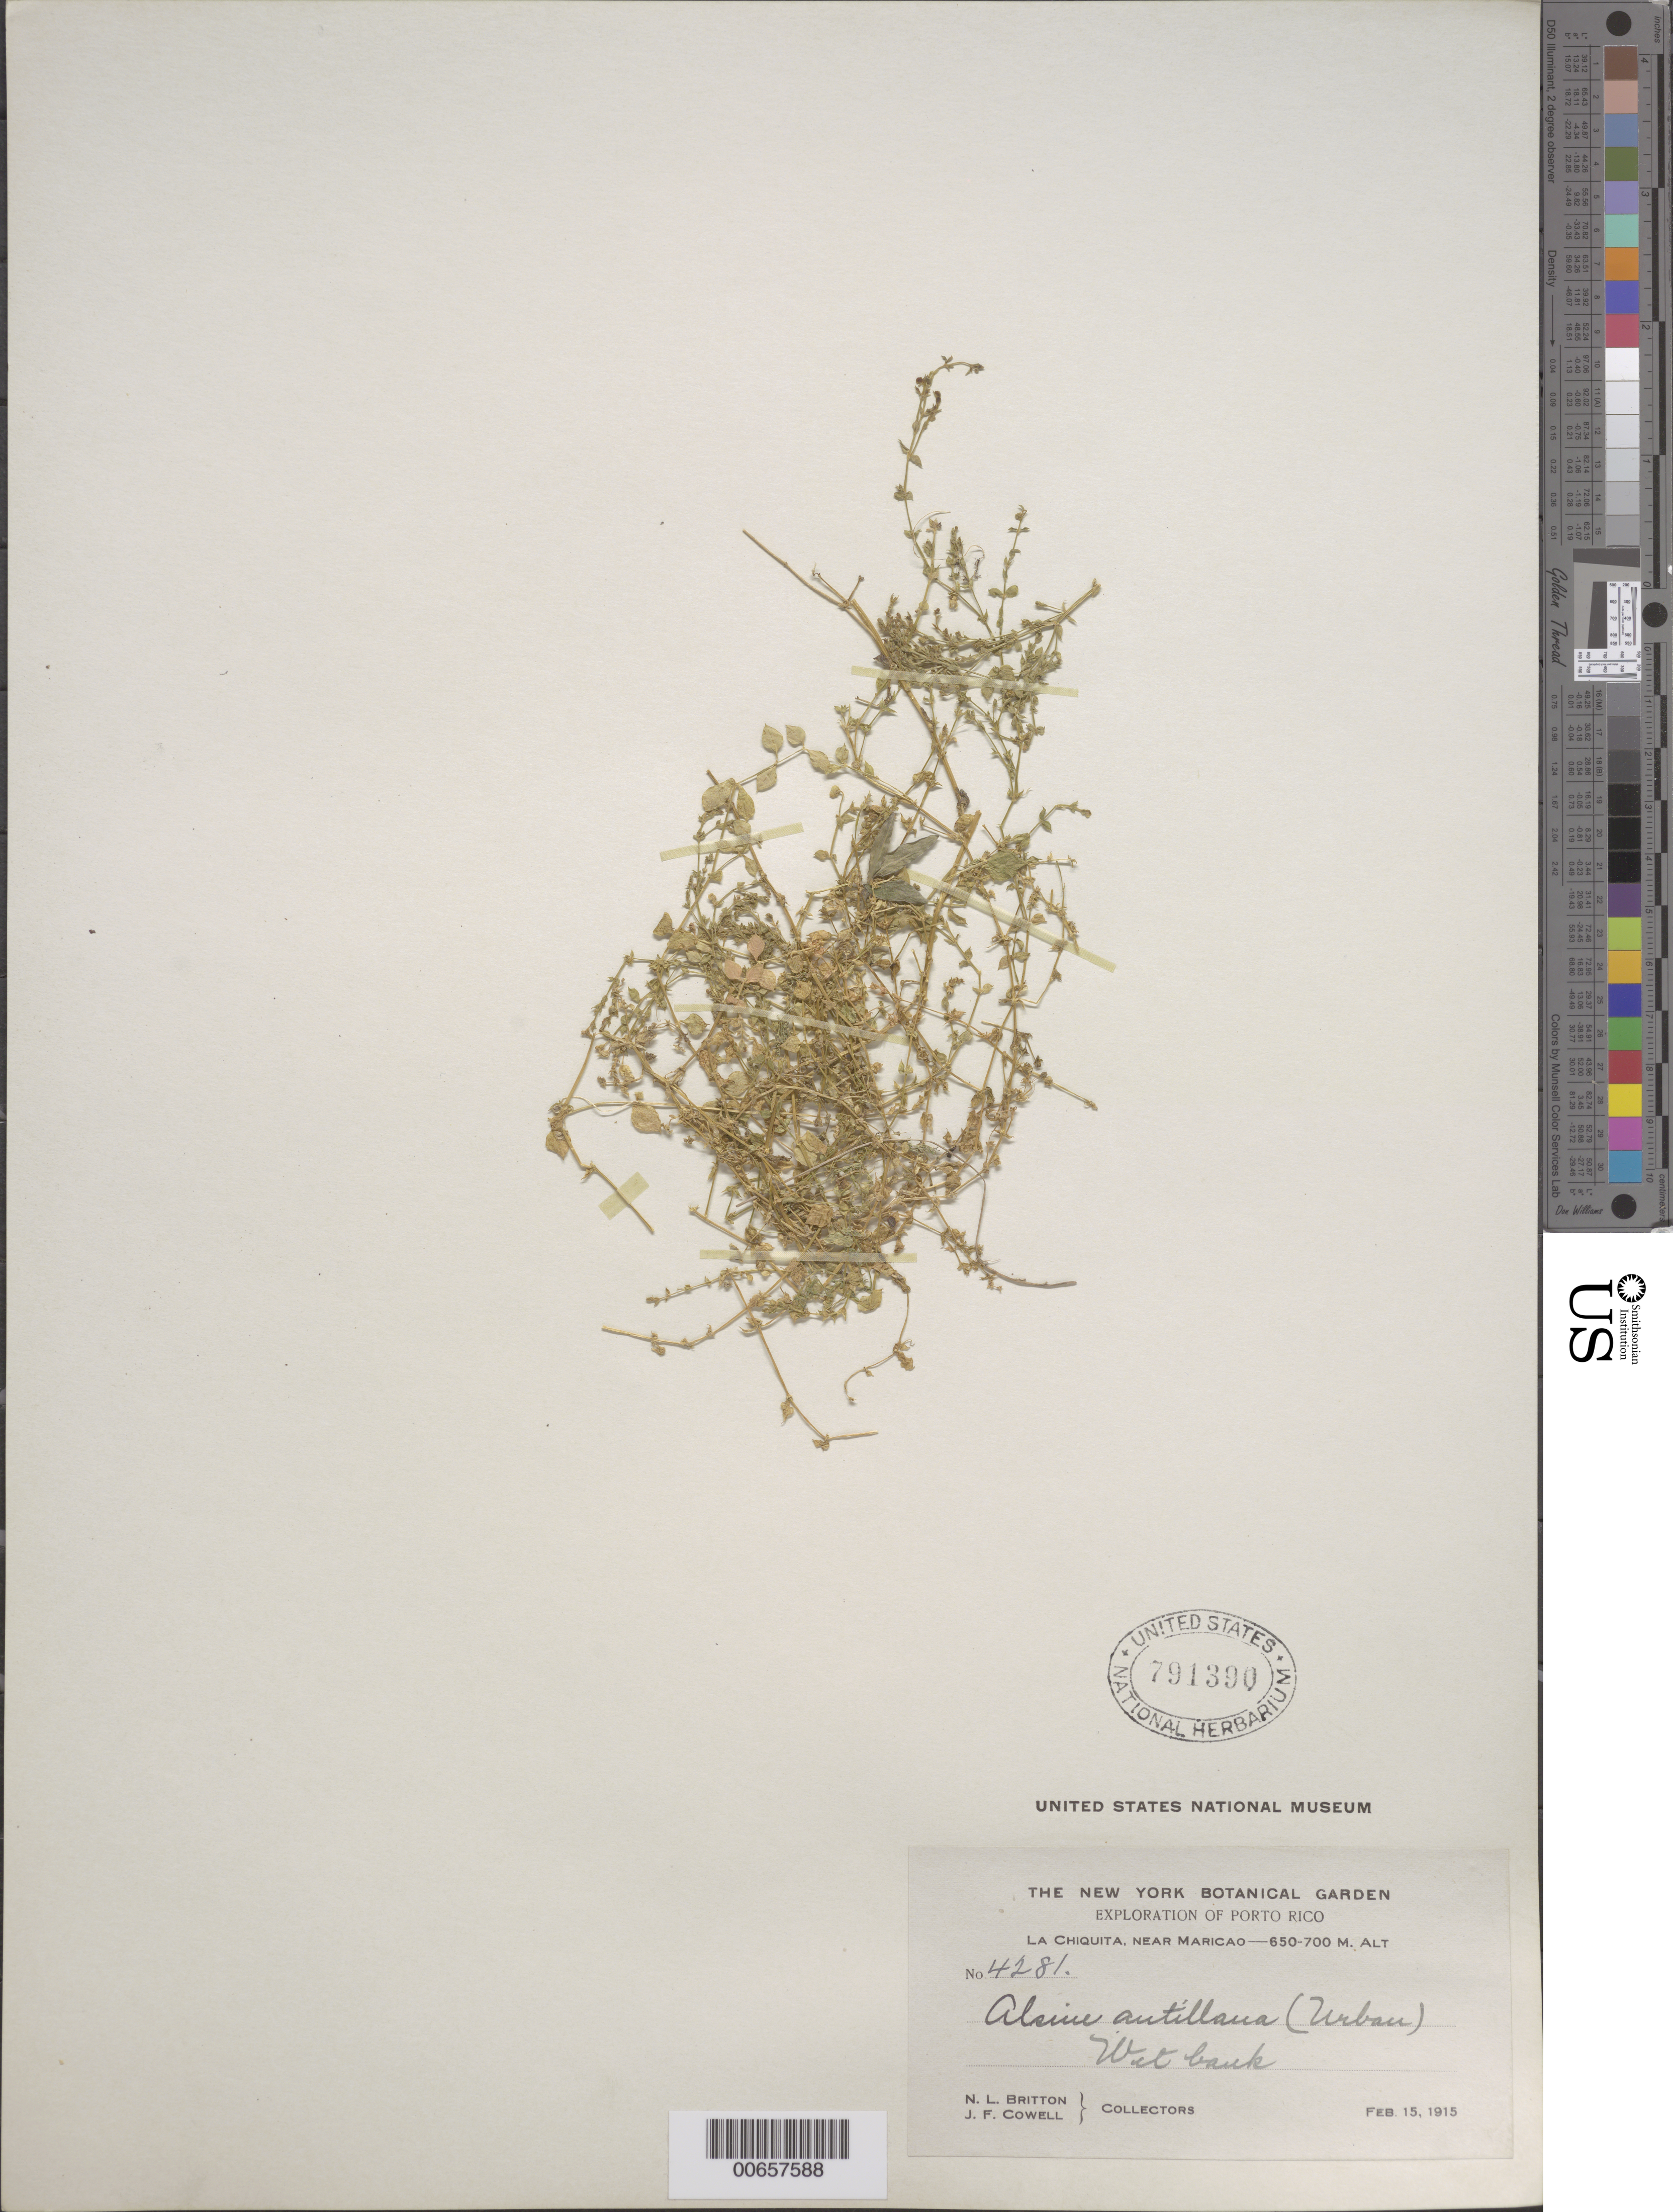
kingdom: Plantae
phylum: Tracheophyta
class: Magnoliopsida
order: Caryophyllales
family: Caryophyllaceae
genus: Alsine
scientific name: Alsine antillana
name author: Urb.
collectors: N. Britton & J. F. Cowell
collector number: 4281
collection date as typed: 15 Feb 1915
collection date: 1915-02-15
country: Puerto Rico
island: Greater Antilles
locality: La Chiquita, near Maricao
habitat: Wet bank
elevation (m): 650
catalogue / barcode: US 791390